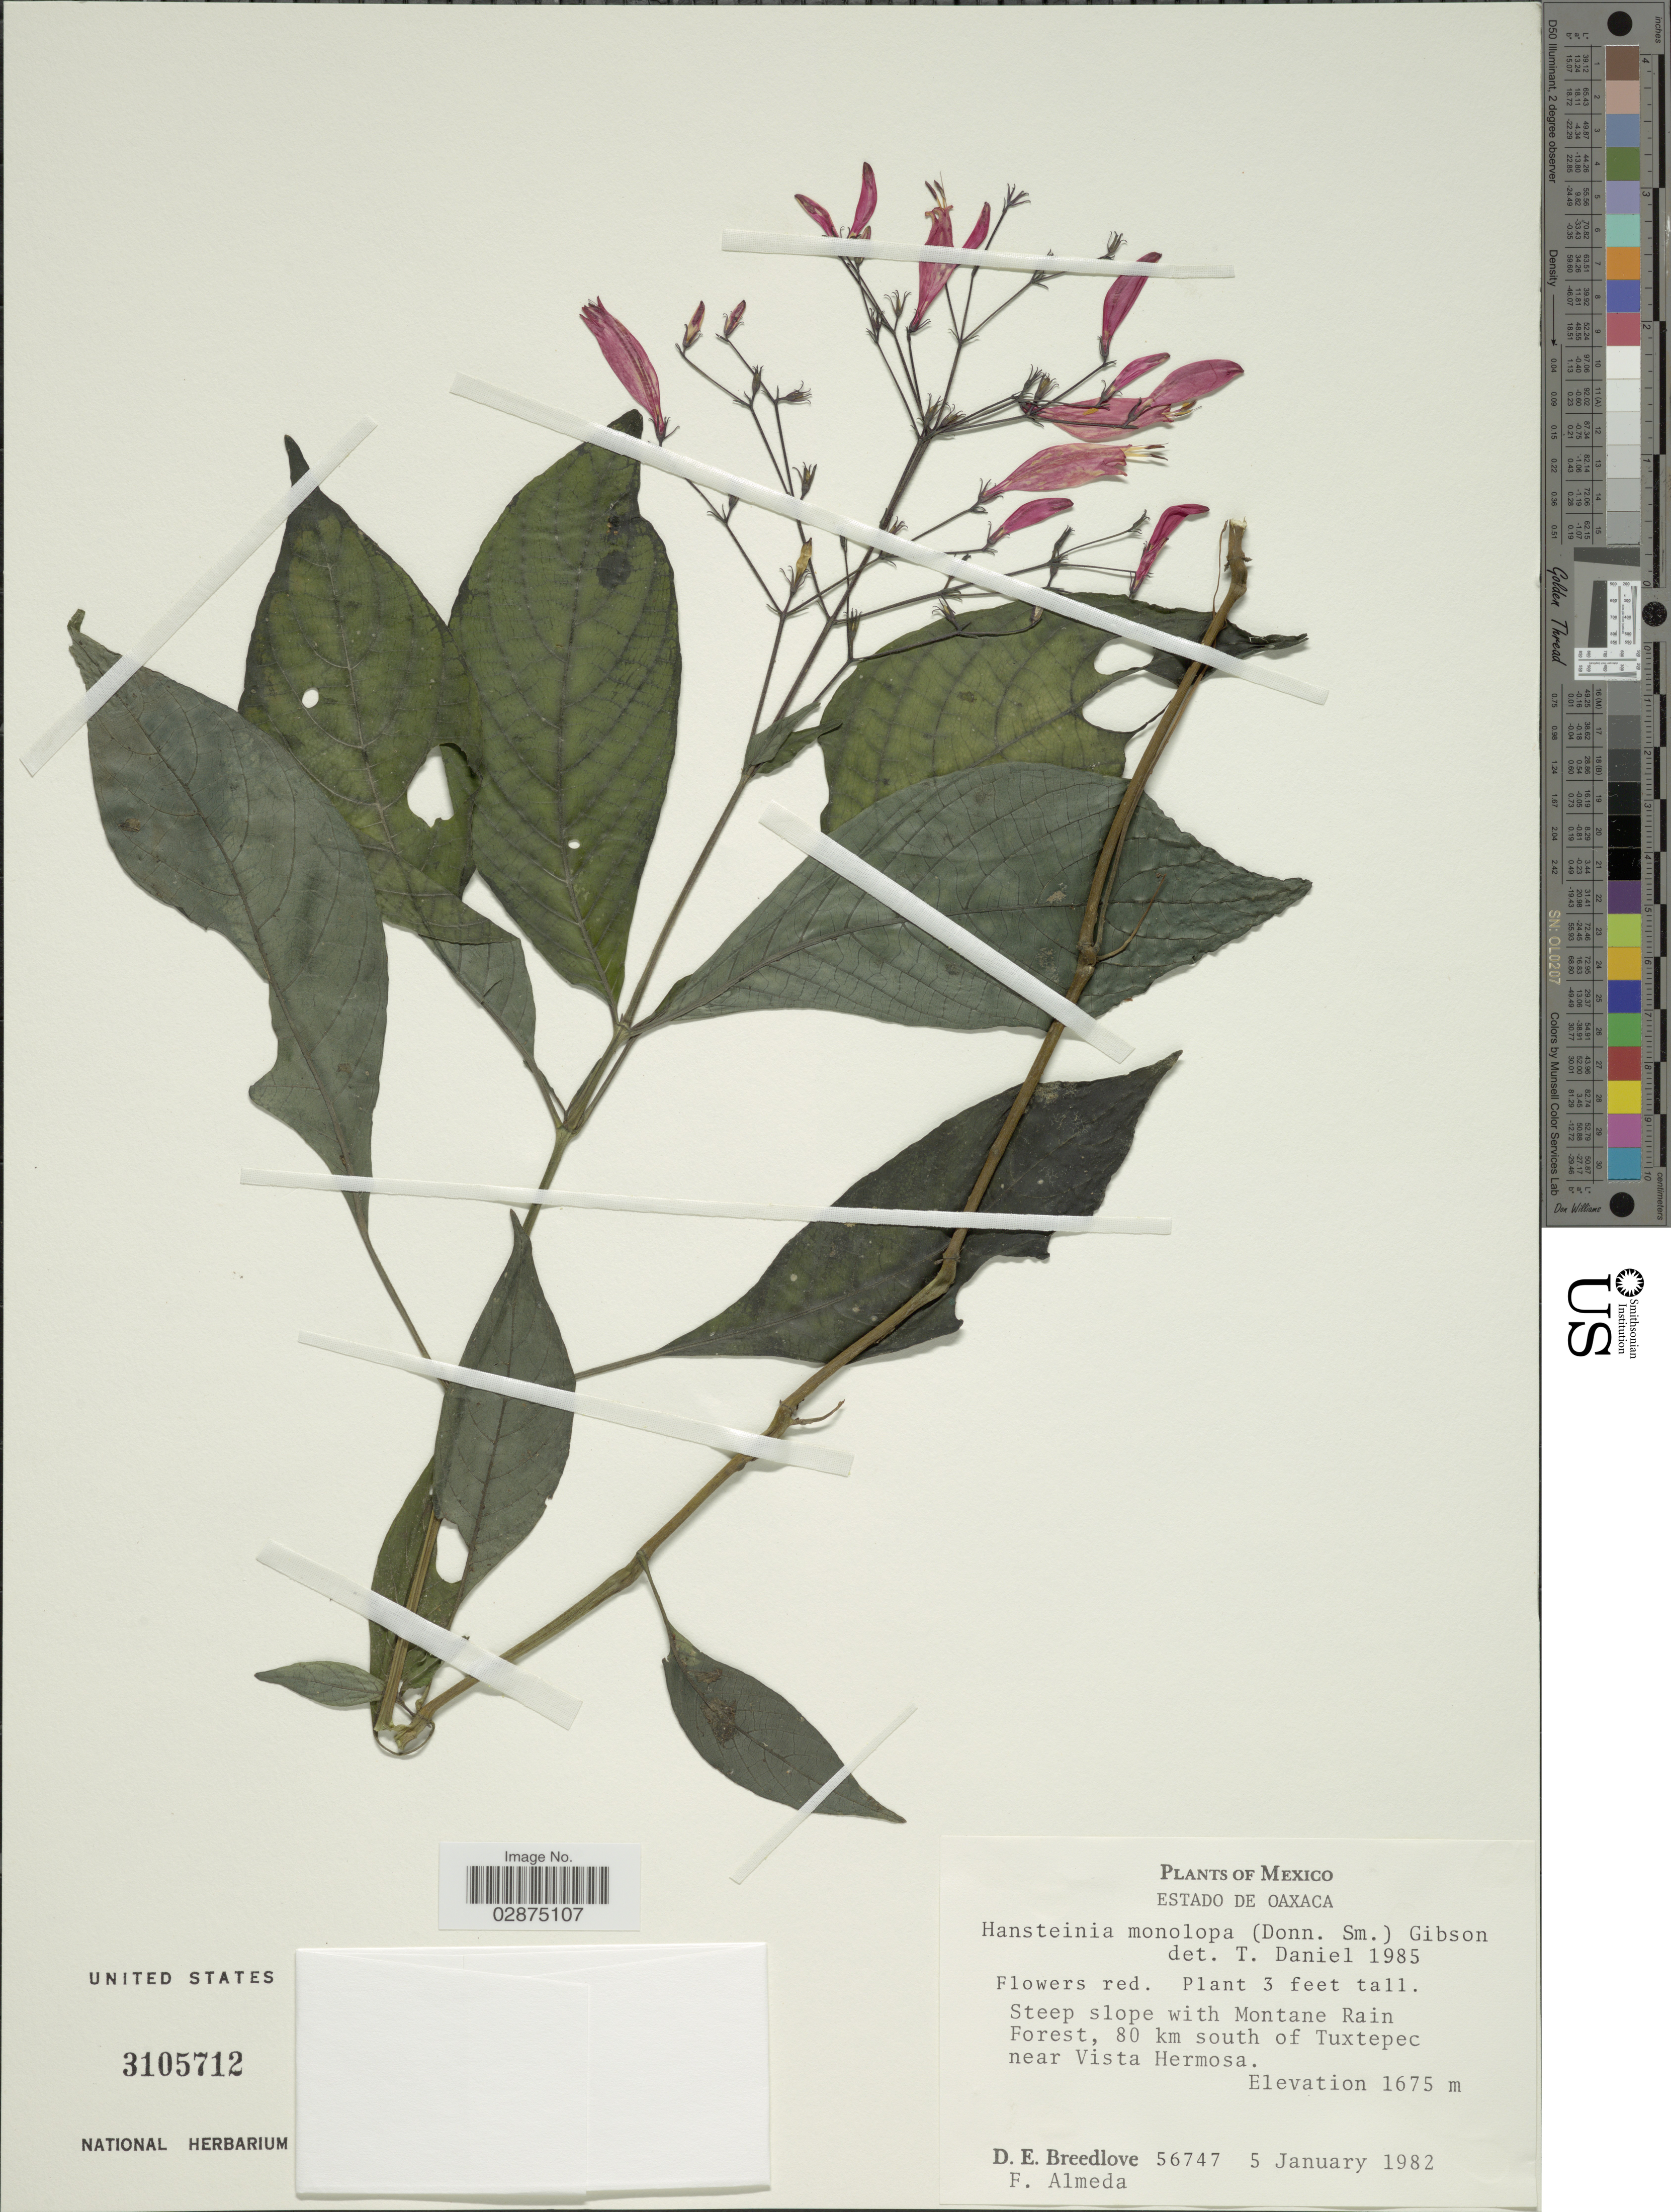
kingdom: Plantae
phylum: Tracheophyta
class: Magnoliopsida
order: Lamiales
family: Acanthaceae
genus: Stenostephanus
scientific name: Stenostephanus haematodes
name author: (Schltdl.) T.F. Daniel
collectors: D. E. Breedlove & F. Almeda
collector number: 56747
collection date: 1982-01-05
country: Mexico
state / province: Oaxaca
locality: Estado de Oaxaca. Steep slope with Montane Rain Forest, 80 km south of Tuxtepec near Vista Hermosa.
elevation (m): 1675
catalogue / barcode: US 3105712